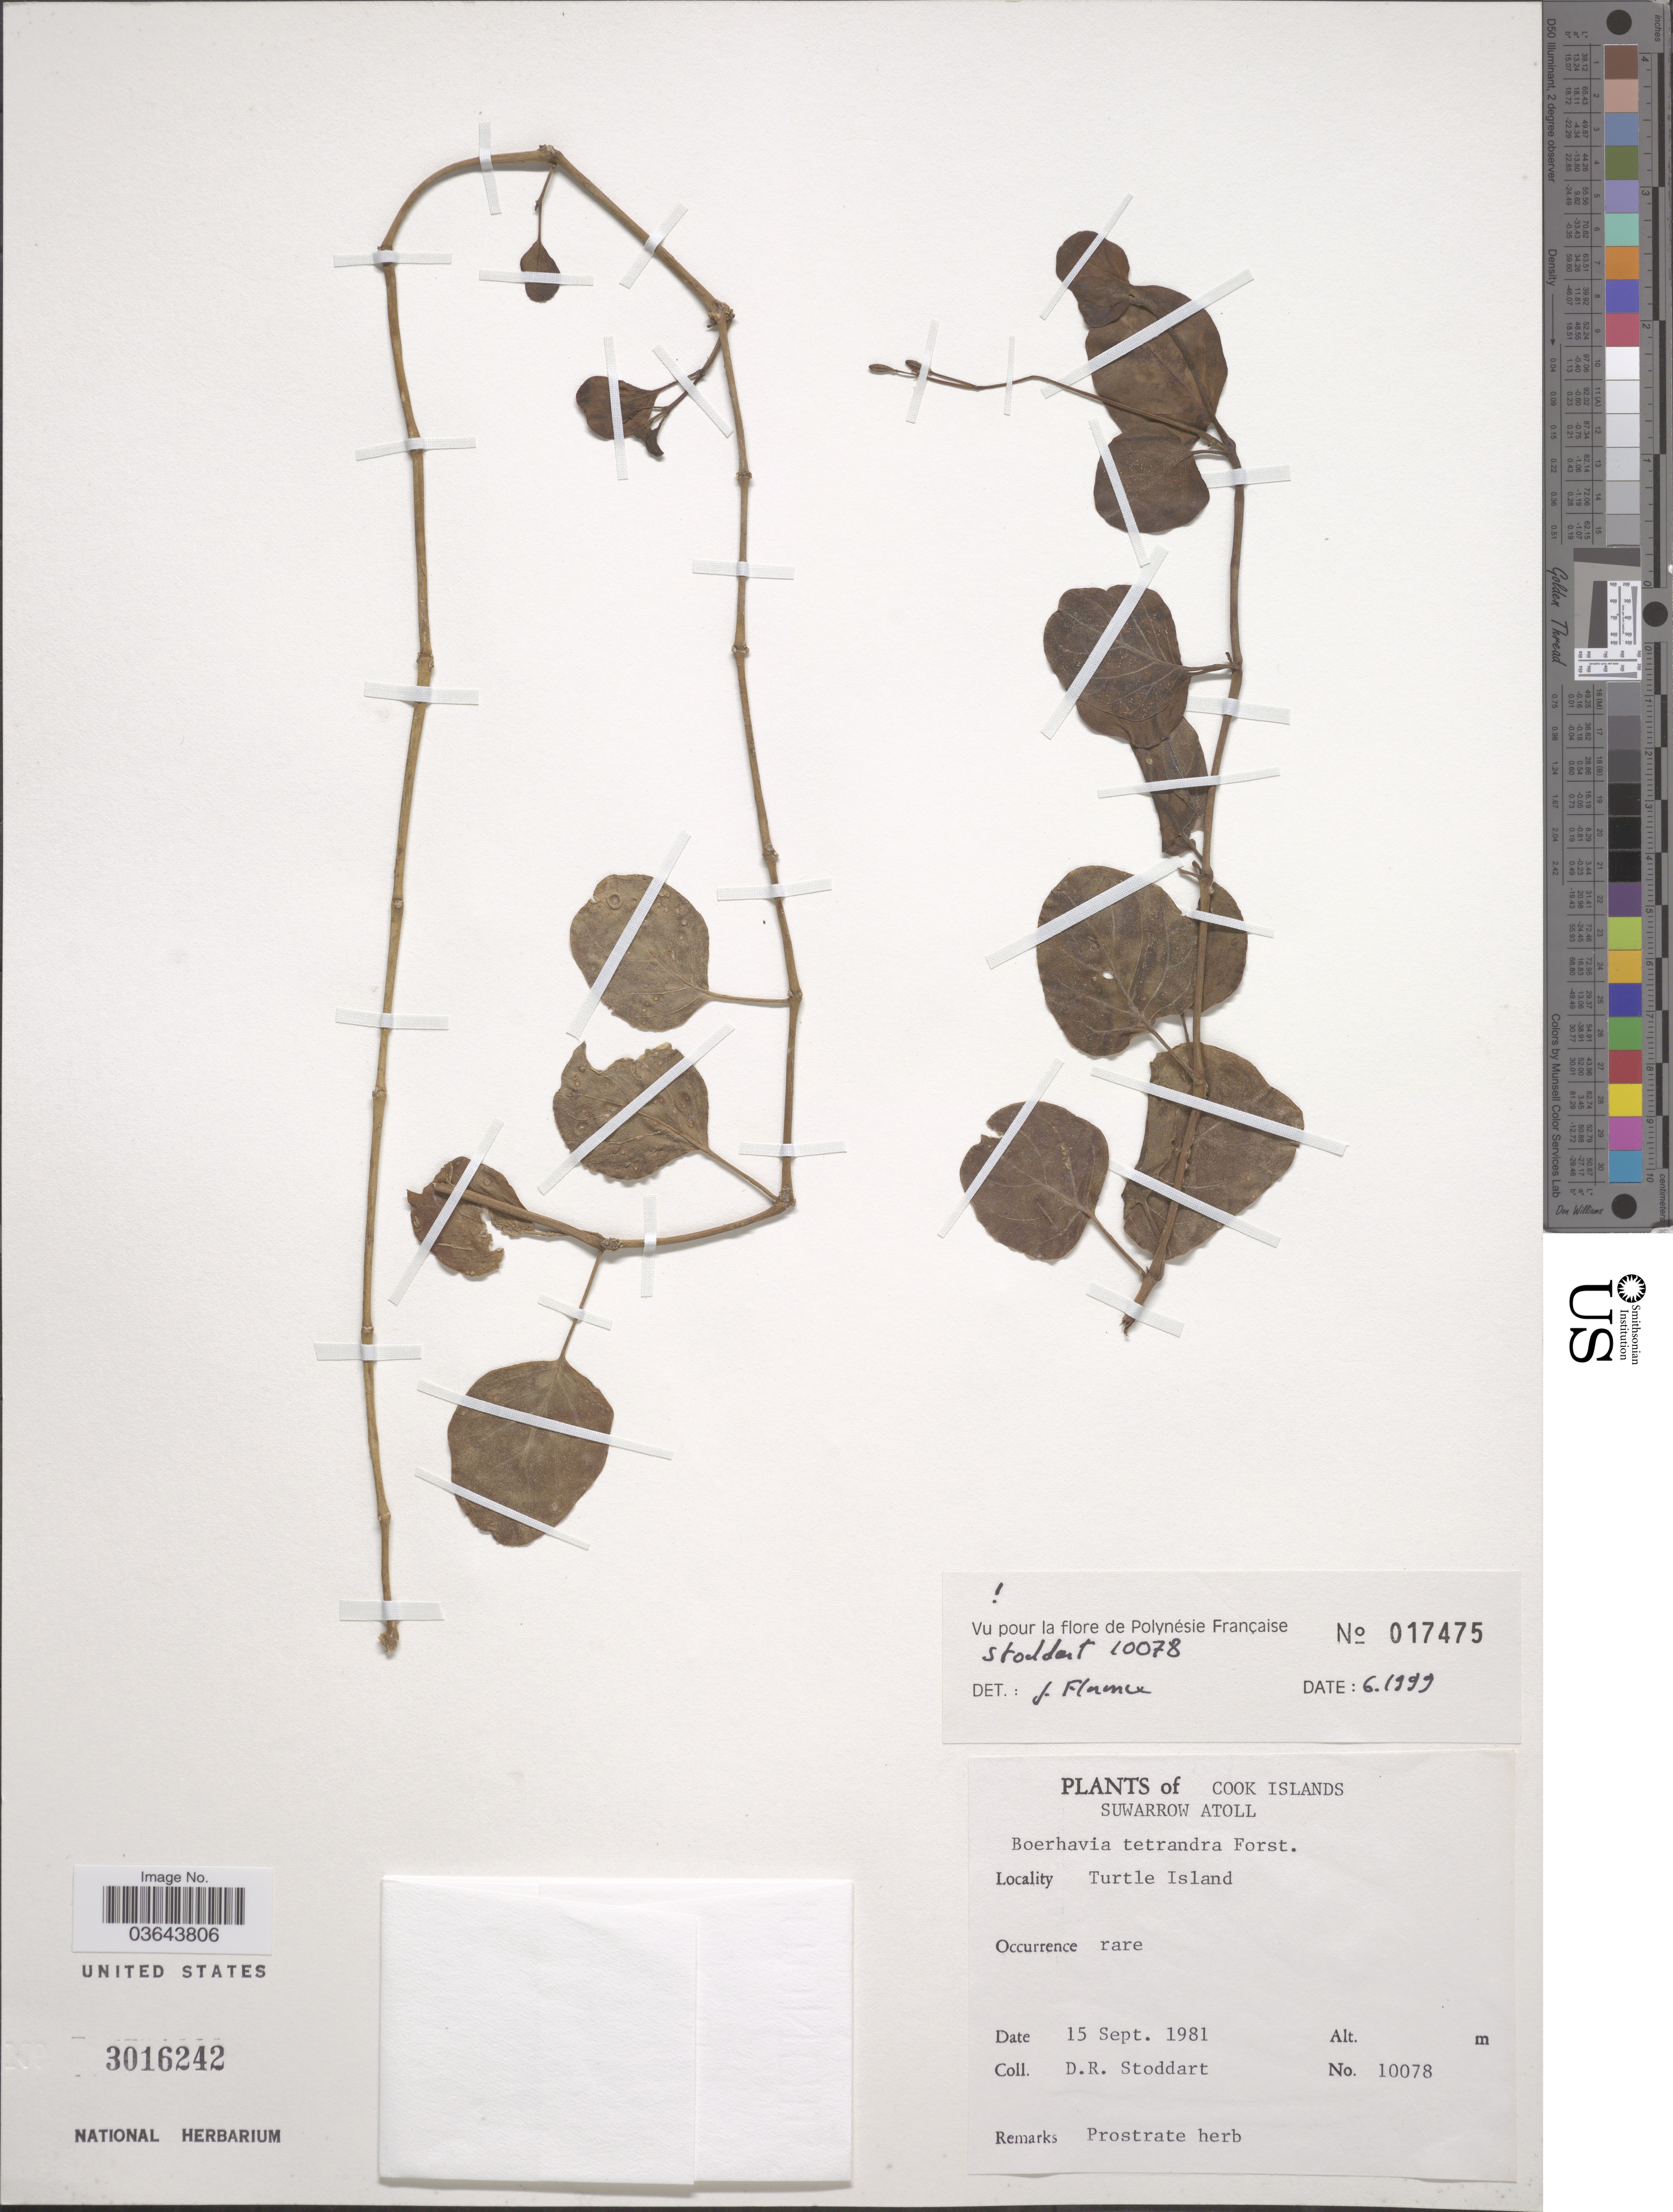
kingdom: Plantae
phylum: Tracheophyta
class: Magnoliopsida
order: Caryophyllales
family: Nyctaginaceae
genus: Boerhavia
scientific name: Boerhavia tetrandra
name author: G. Forst.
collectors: D. R. Stoddart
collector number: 10078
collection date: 1981-09-15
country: Cook Islands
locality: Suwarrow Atoll. Turtle Island.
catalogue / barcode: US 3016242